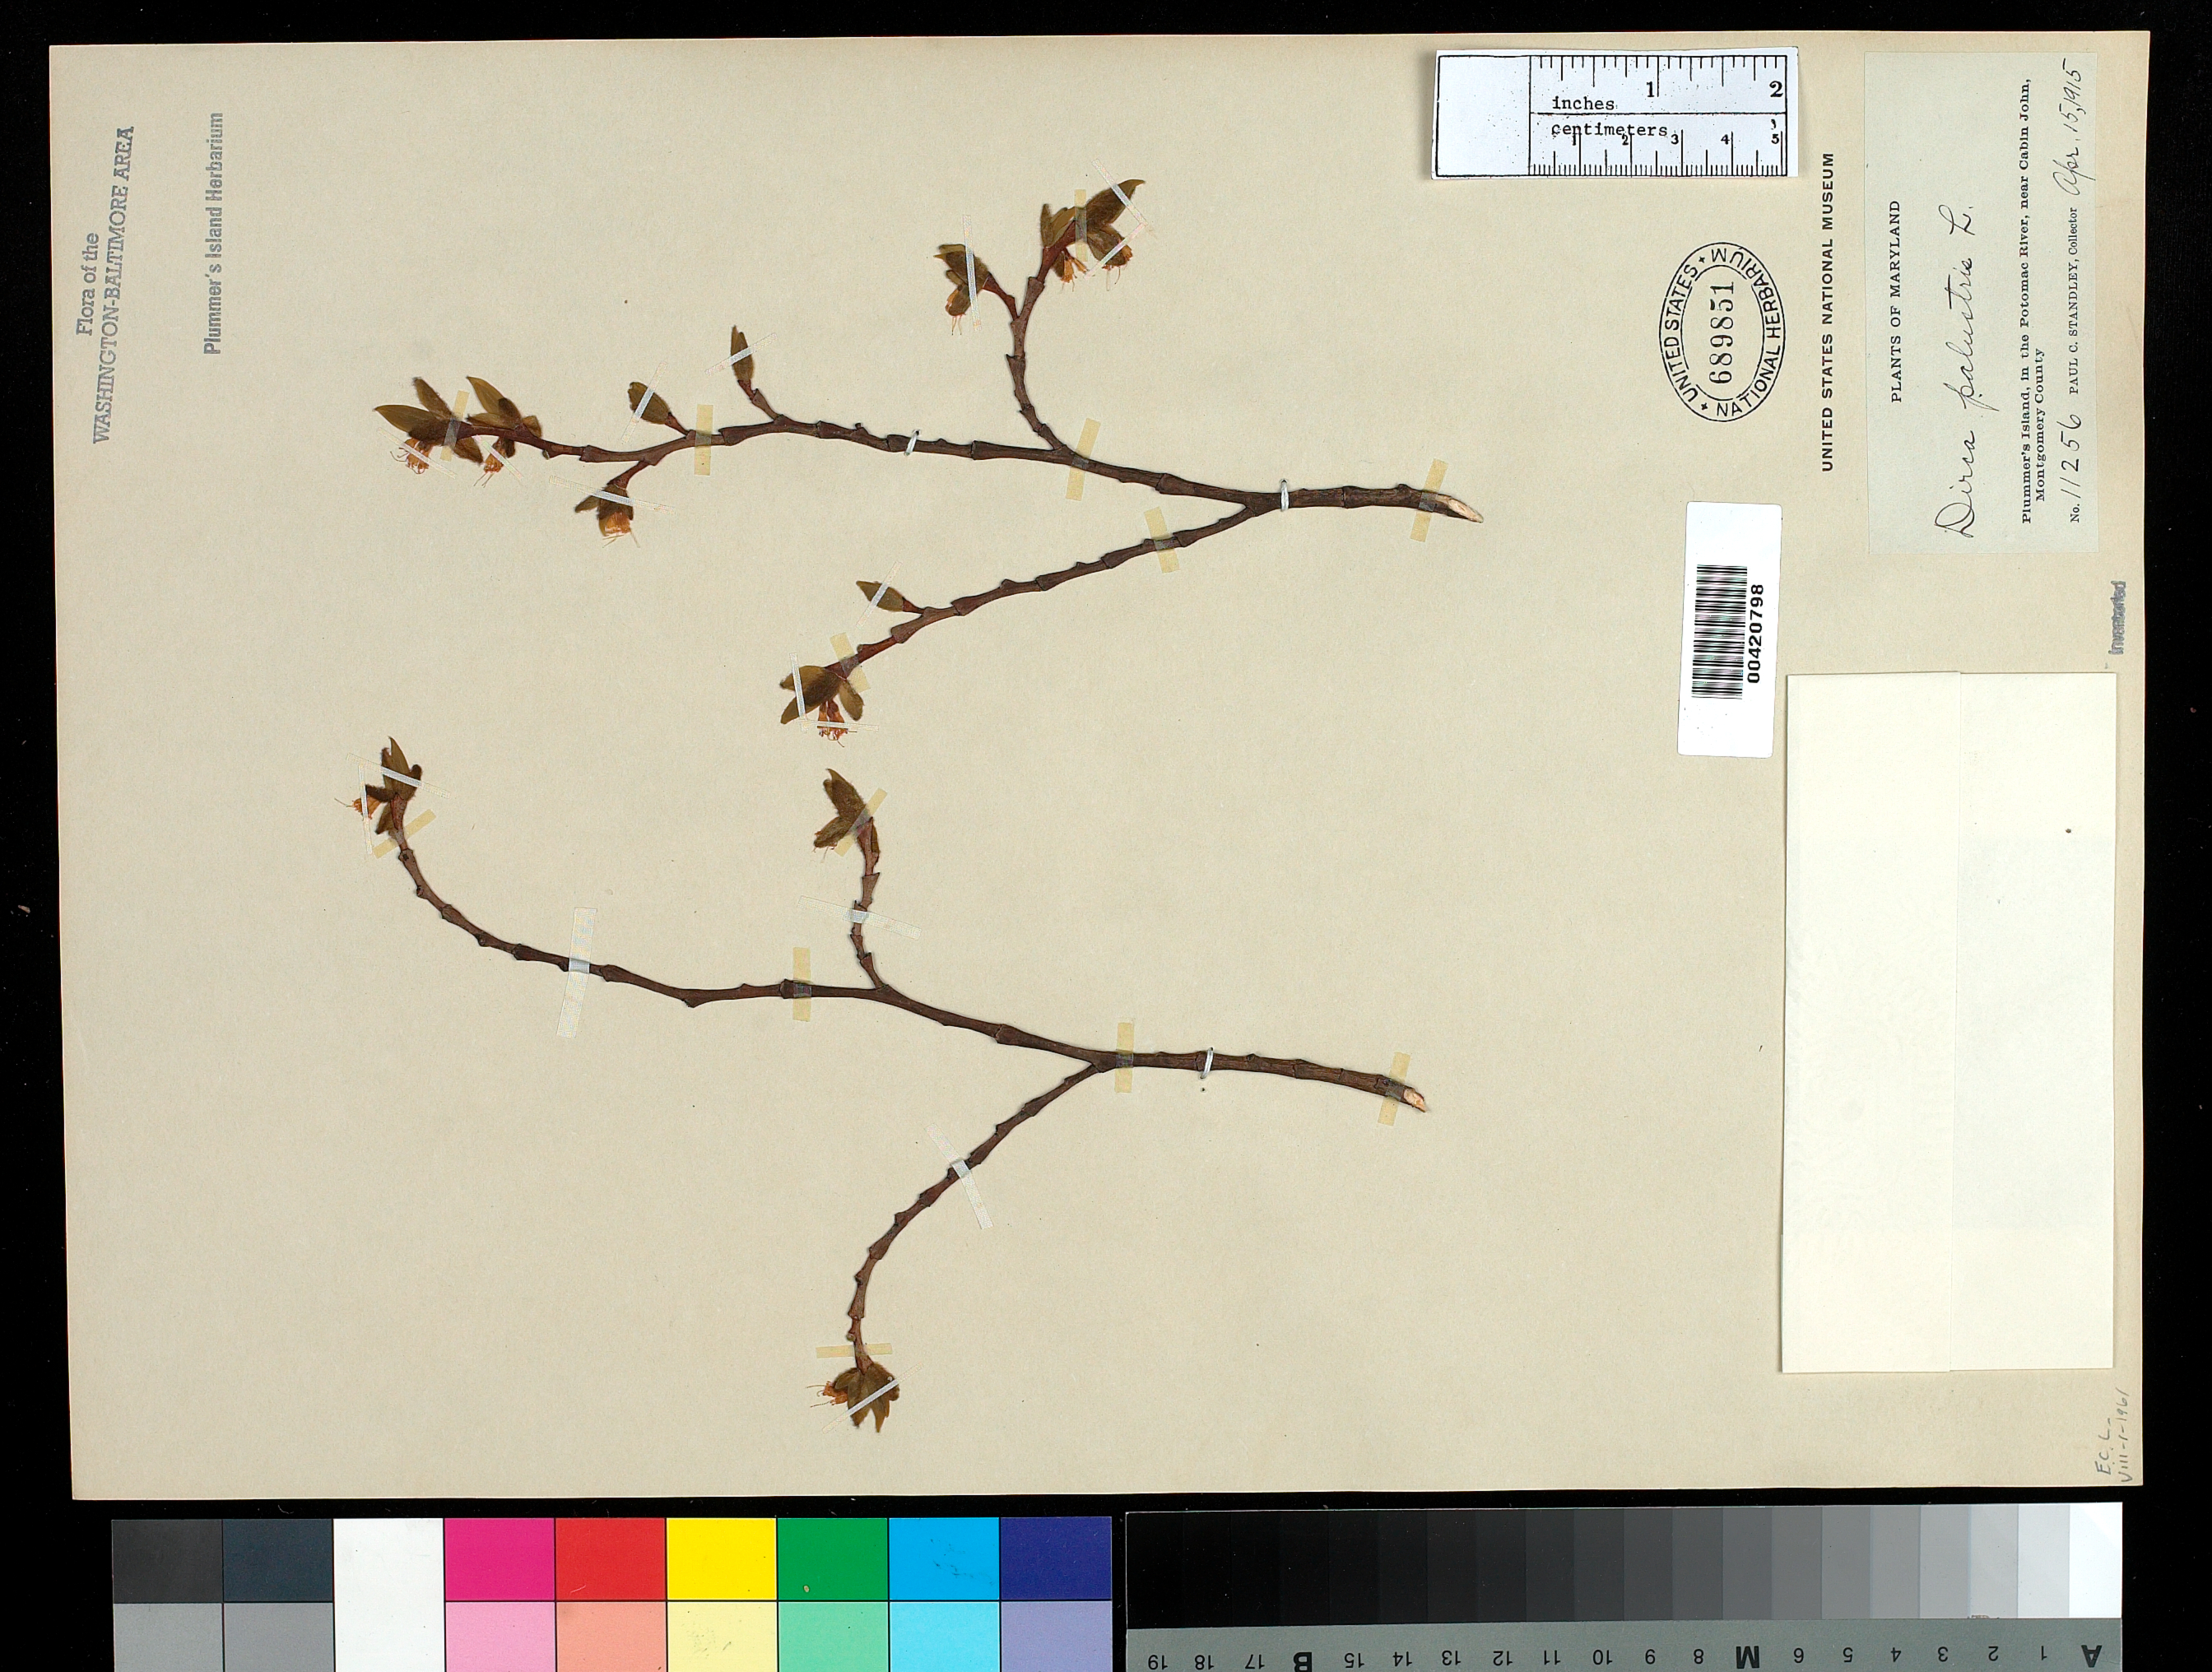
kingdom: Plantae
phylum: Tracheophyta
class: Magnoliopsida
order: Malvales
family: Thymelaeaceae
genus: Dirca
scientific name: Dirca palustris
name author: L.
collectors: P. C. Standley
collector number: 11256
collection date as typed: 15 Apr 1915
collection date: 1915-04-15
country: United States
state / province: Maryland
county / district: Montgomery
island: Plummers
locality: Plummer's Island C. & O. Canal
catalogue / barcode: US 689851